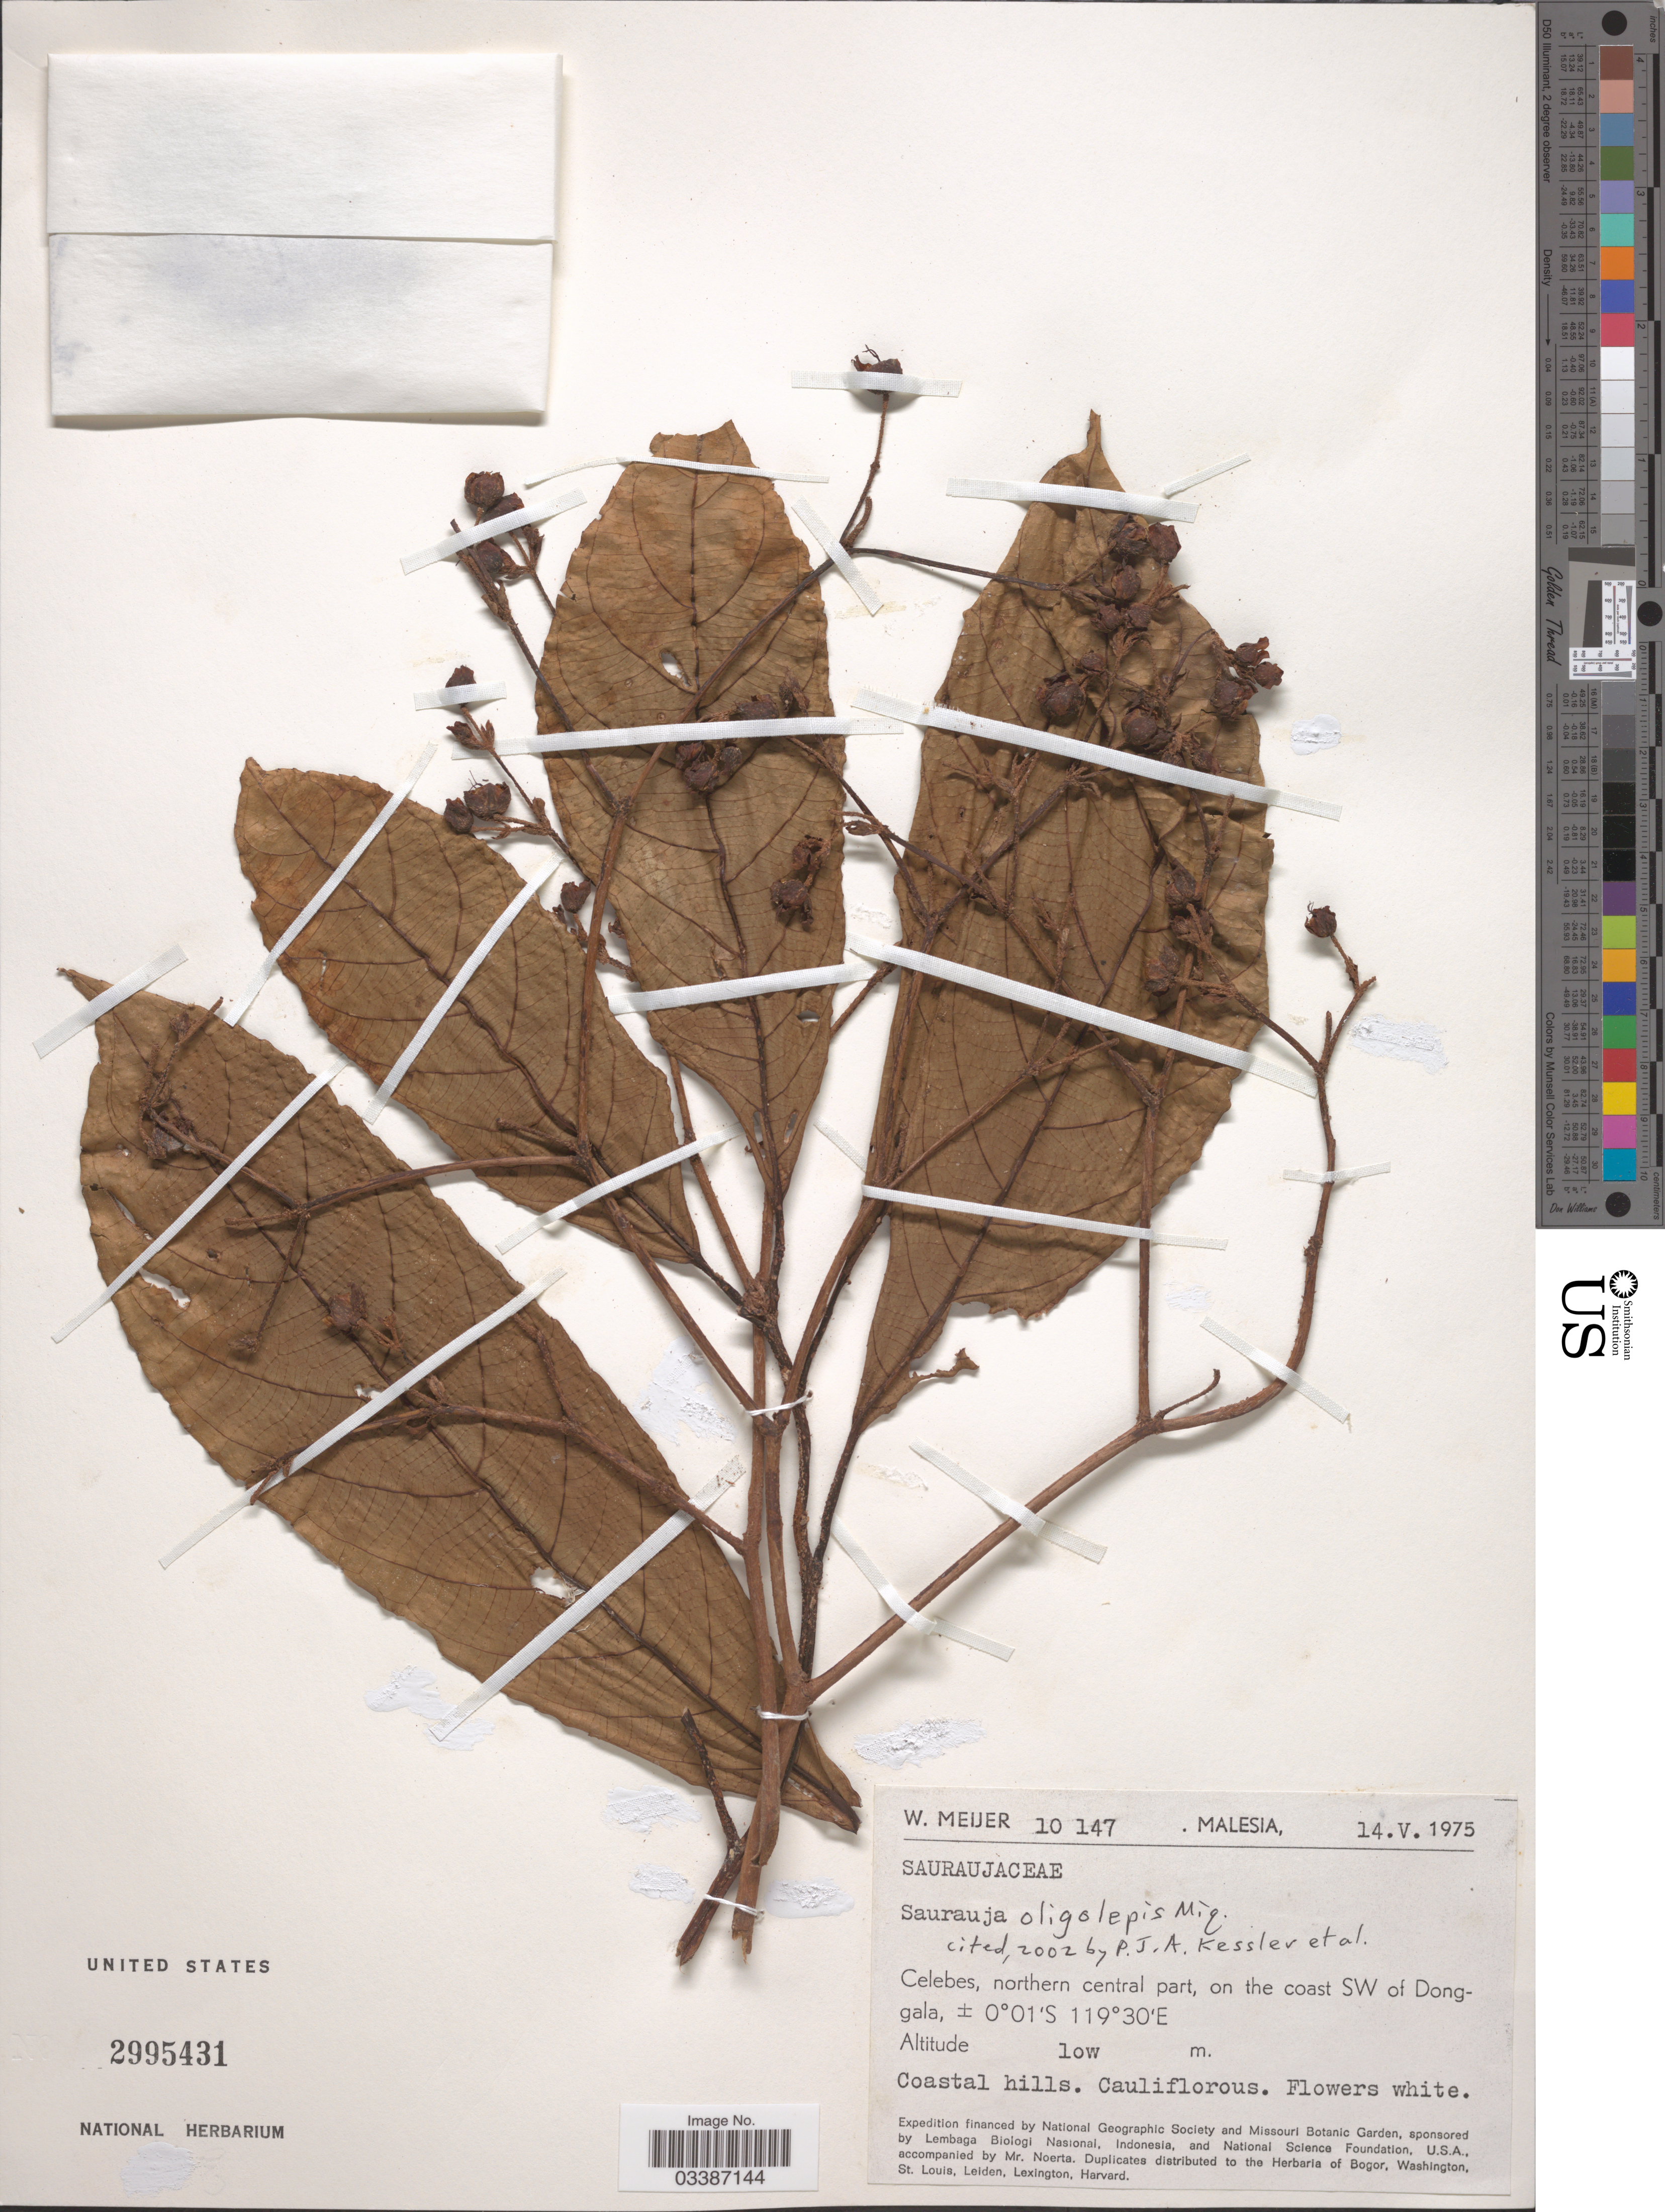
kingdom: Plantae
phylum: Tracheophyta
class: Magnoliopsida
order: Ericales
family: Actinidiaceae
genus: Saurauia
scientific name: Saurauia oligolepis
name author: Miq.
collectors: W. Meijer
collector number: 10147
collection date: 1975-05-14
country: Malaysia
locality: Malesia. Celebes, northern central part, on the coast SW of Dongala. Coastal hills.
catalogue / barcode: US 2995431